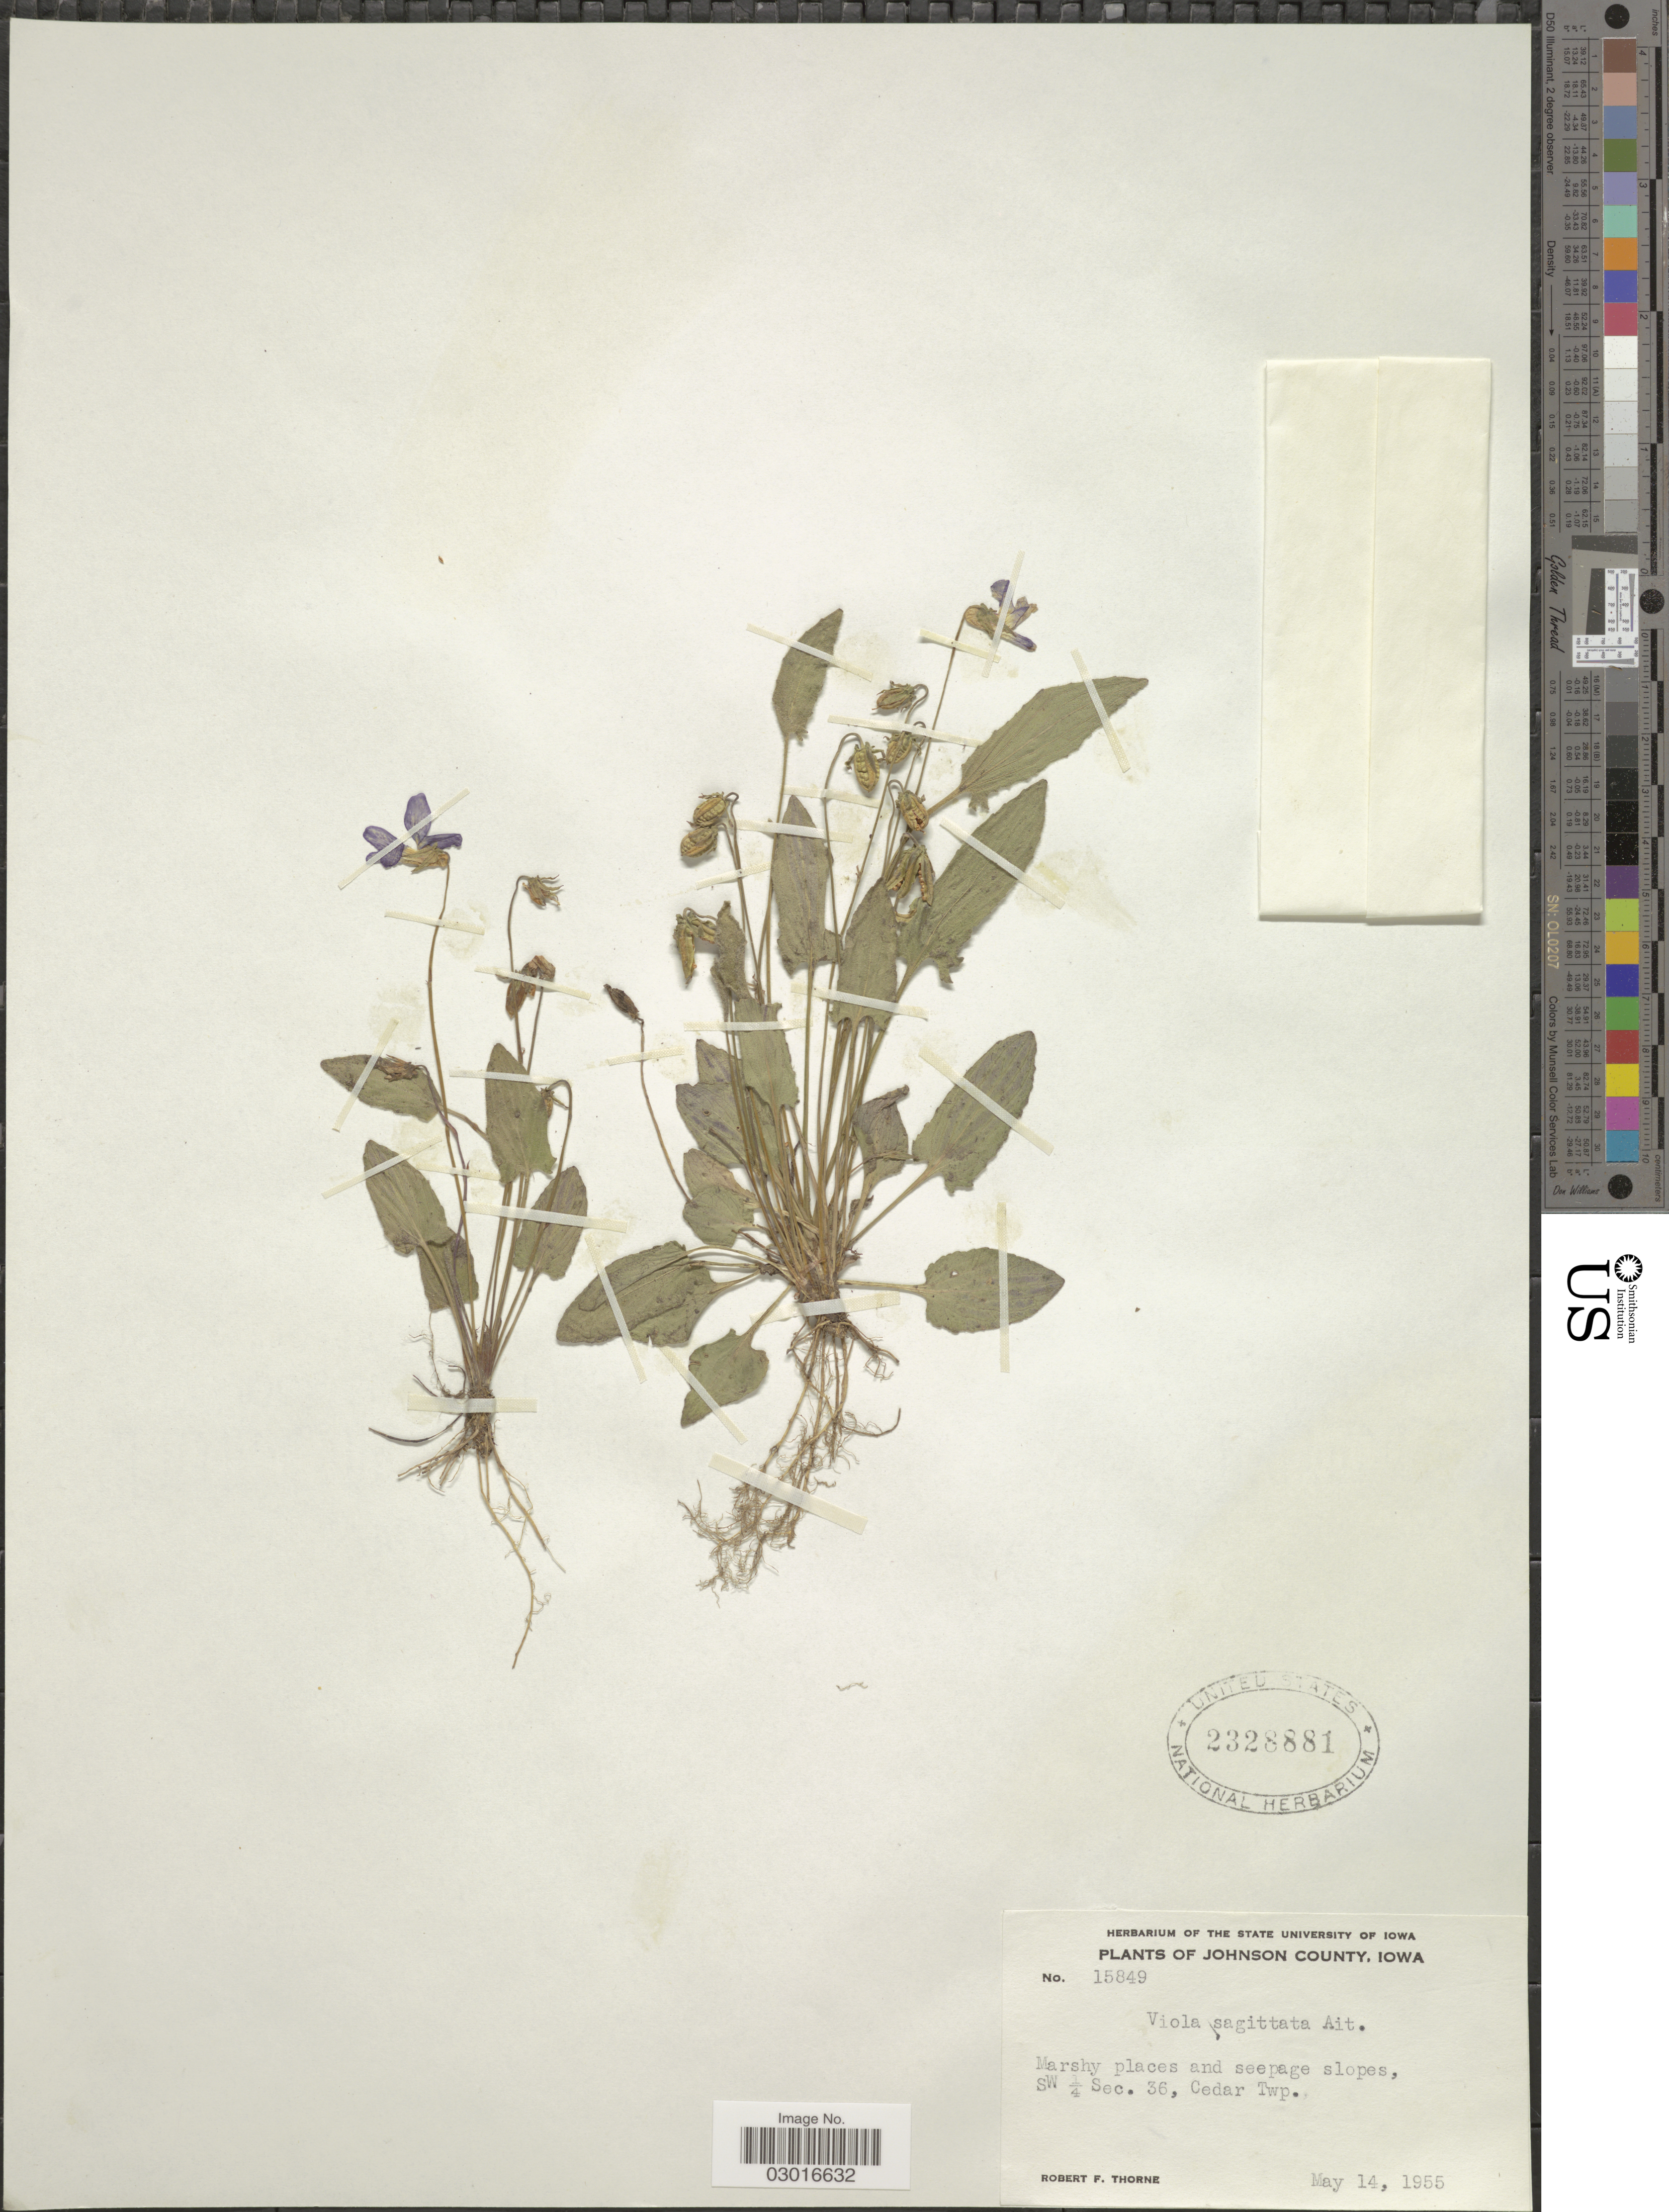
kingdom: Plantae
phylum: Tracheophyta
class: Magnoliopsida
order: Malpighiales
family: Violaceae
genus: Viola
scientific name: Viola sagittata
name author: Aiton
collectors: R. F. Thorne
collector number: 15849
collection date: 1955-05-14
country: United States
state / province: Iowa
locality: Johnson County. Marshy places and seepage slopes, SW ¼ Sec. 36, Cedar Twp.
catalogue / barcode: US 2328881